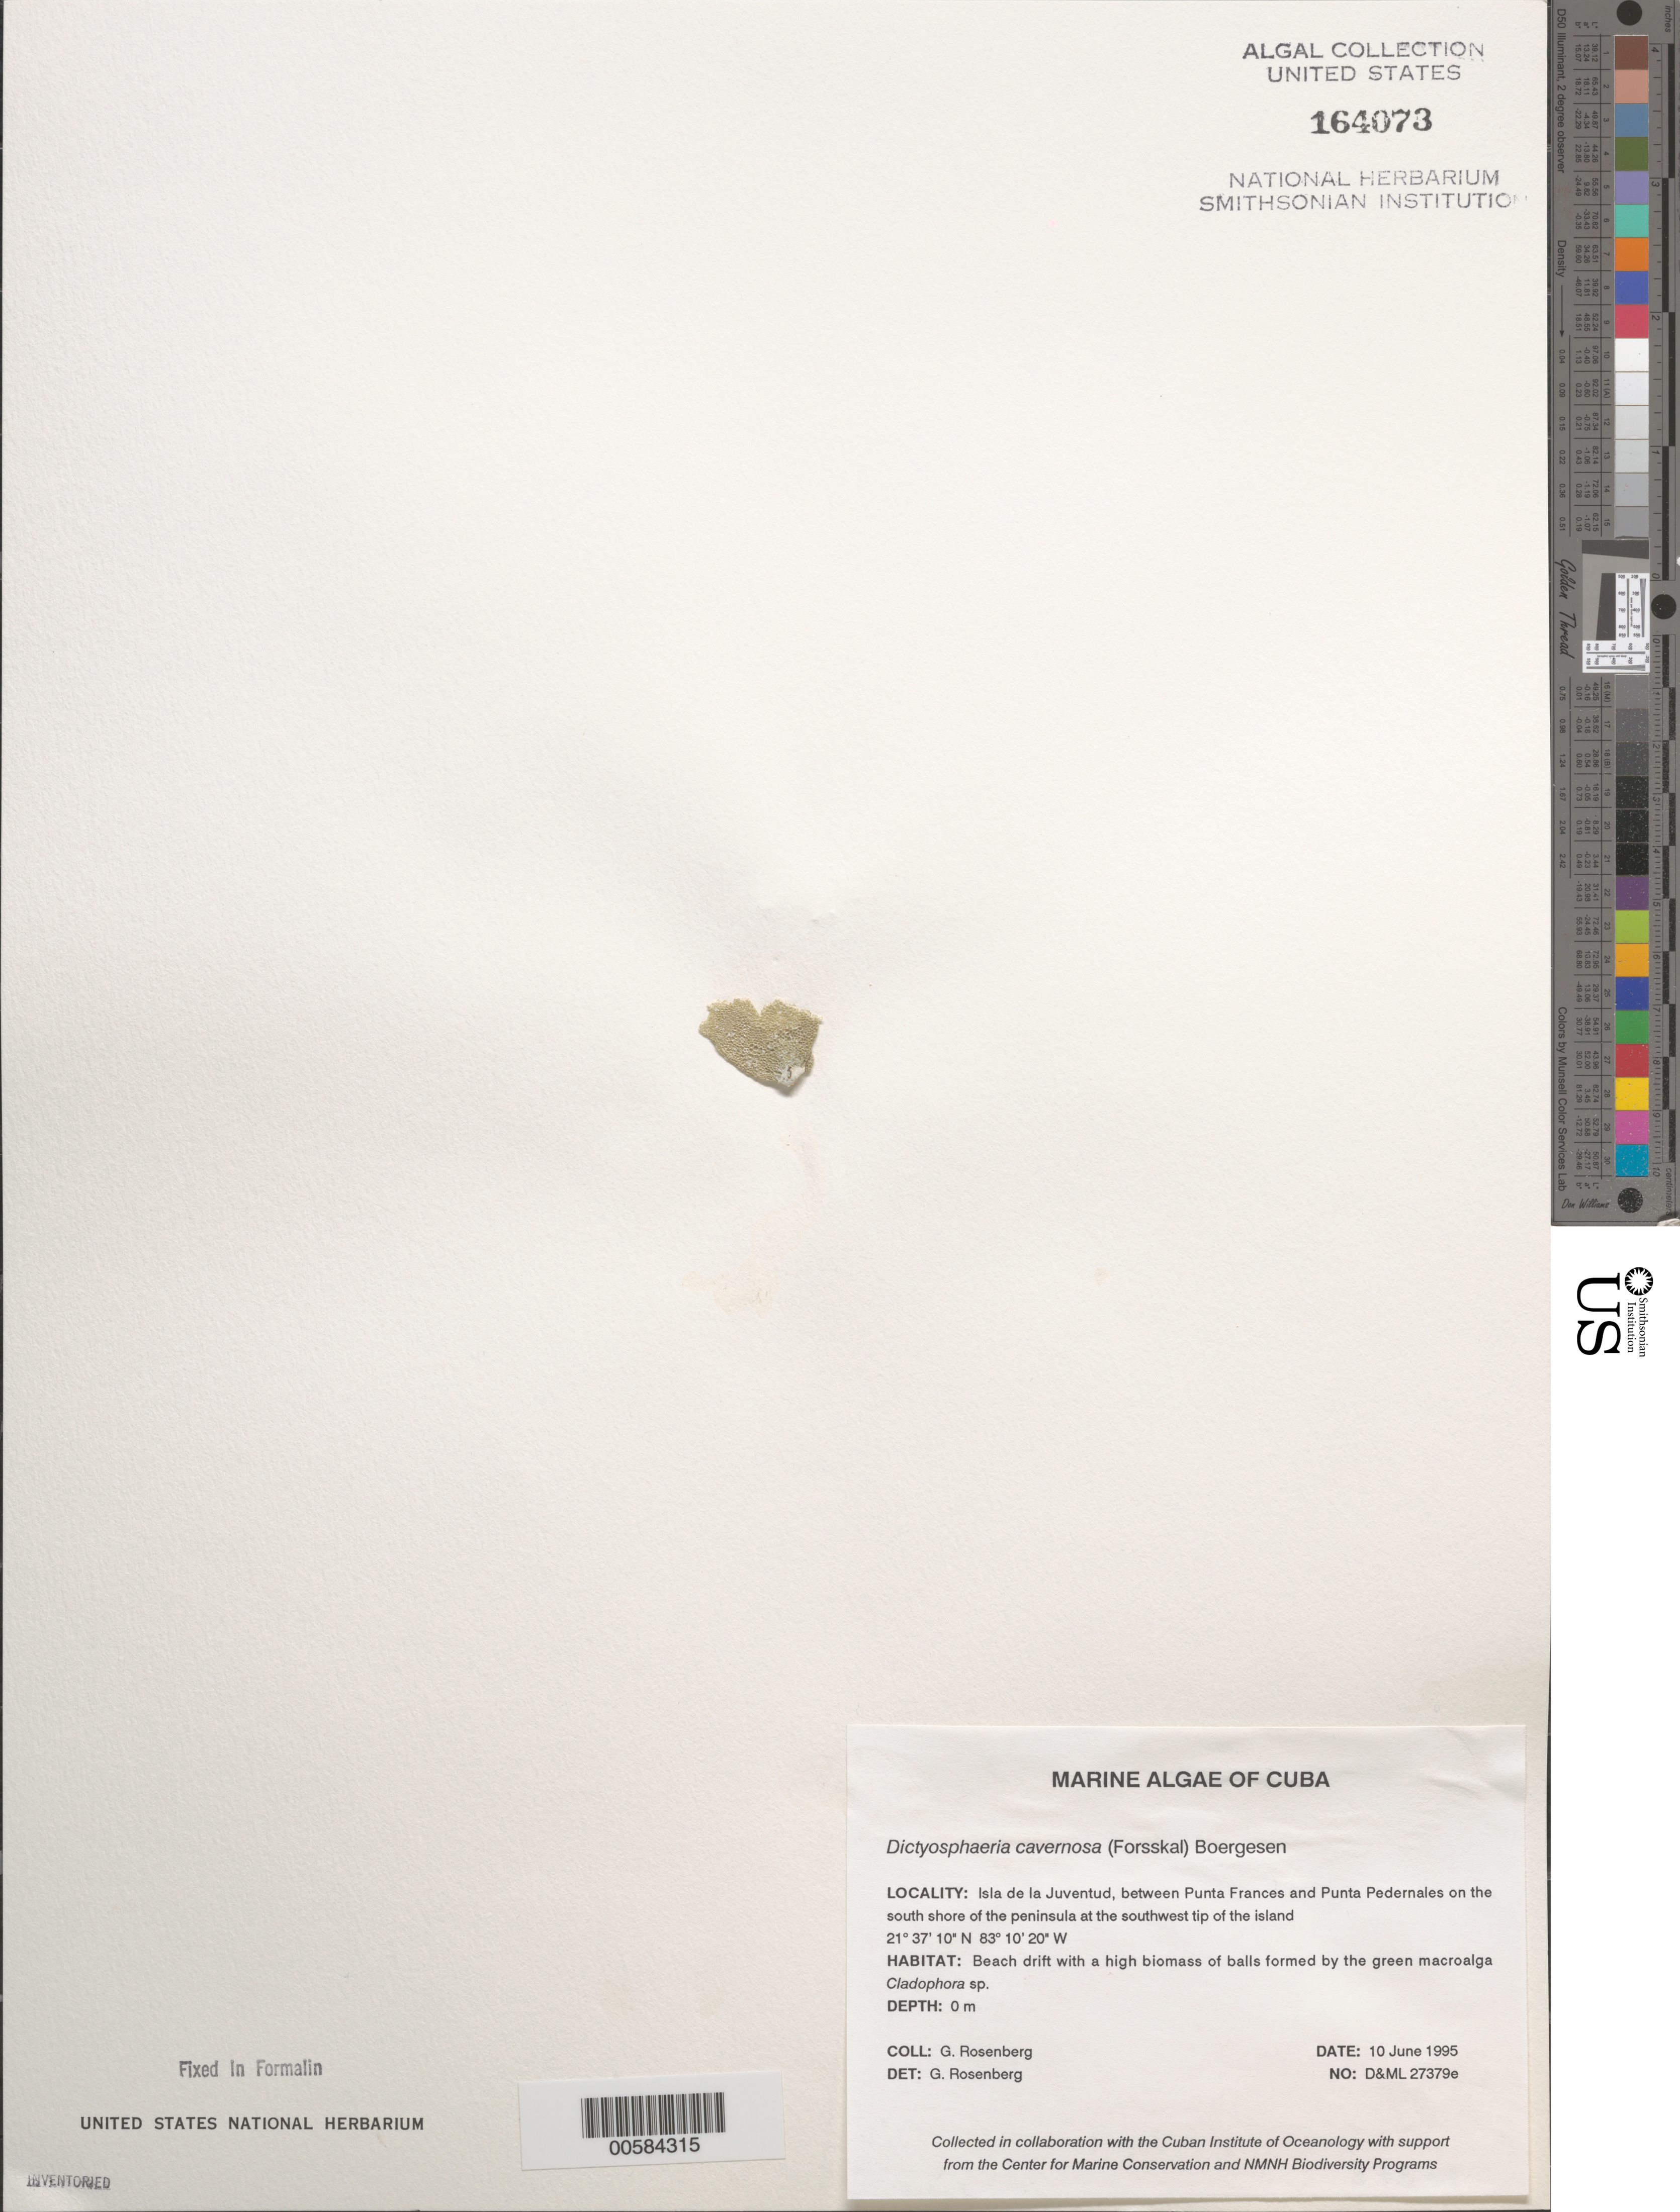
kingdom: Plantae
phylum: Chlorophyta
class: Ulvophyceae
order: Siphonocladales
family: Siphonocladaceae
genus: Dictyosphaeria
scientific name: Dictyosphaeria cavernosa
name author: (Forssk.) Børgesen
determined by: Rosenberg, G.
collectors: G. Rosenberg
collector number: D&ML 27379e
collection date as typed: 10 Jun 1995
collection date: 1995-06-10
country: Cuba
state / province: Isla de La Juventud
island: Isla de la Juventud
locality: Between Punta Frances and Punta Pedernales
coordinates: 21 37' 10" N, 83 10' 20" W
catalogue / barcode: US 164073